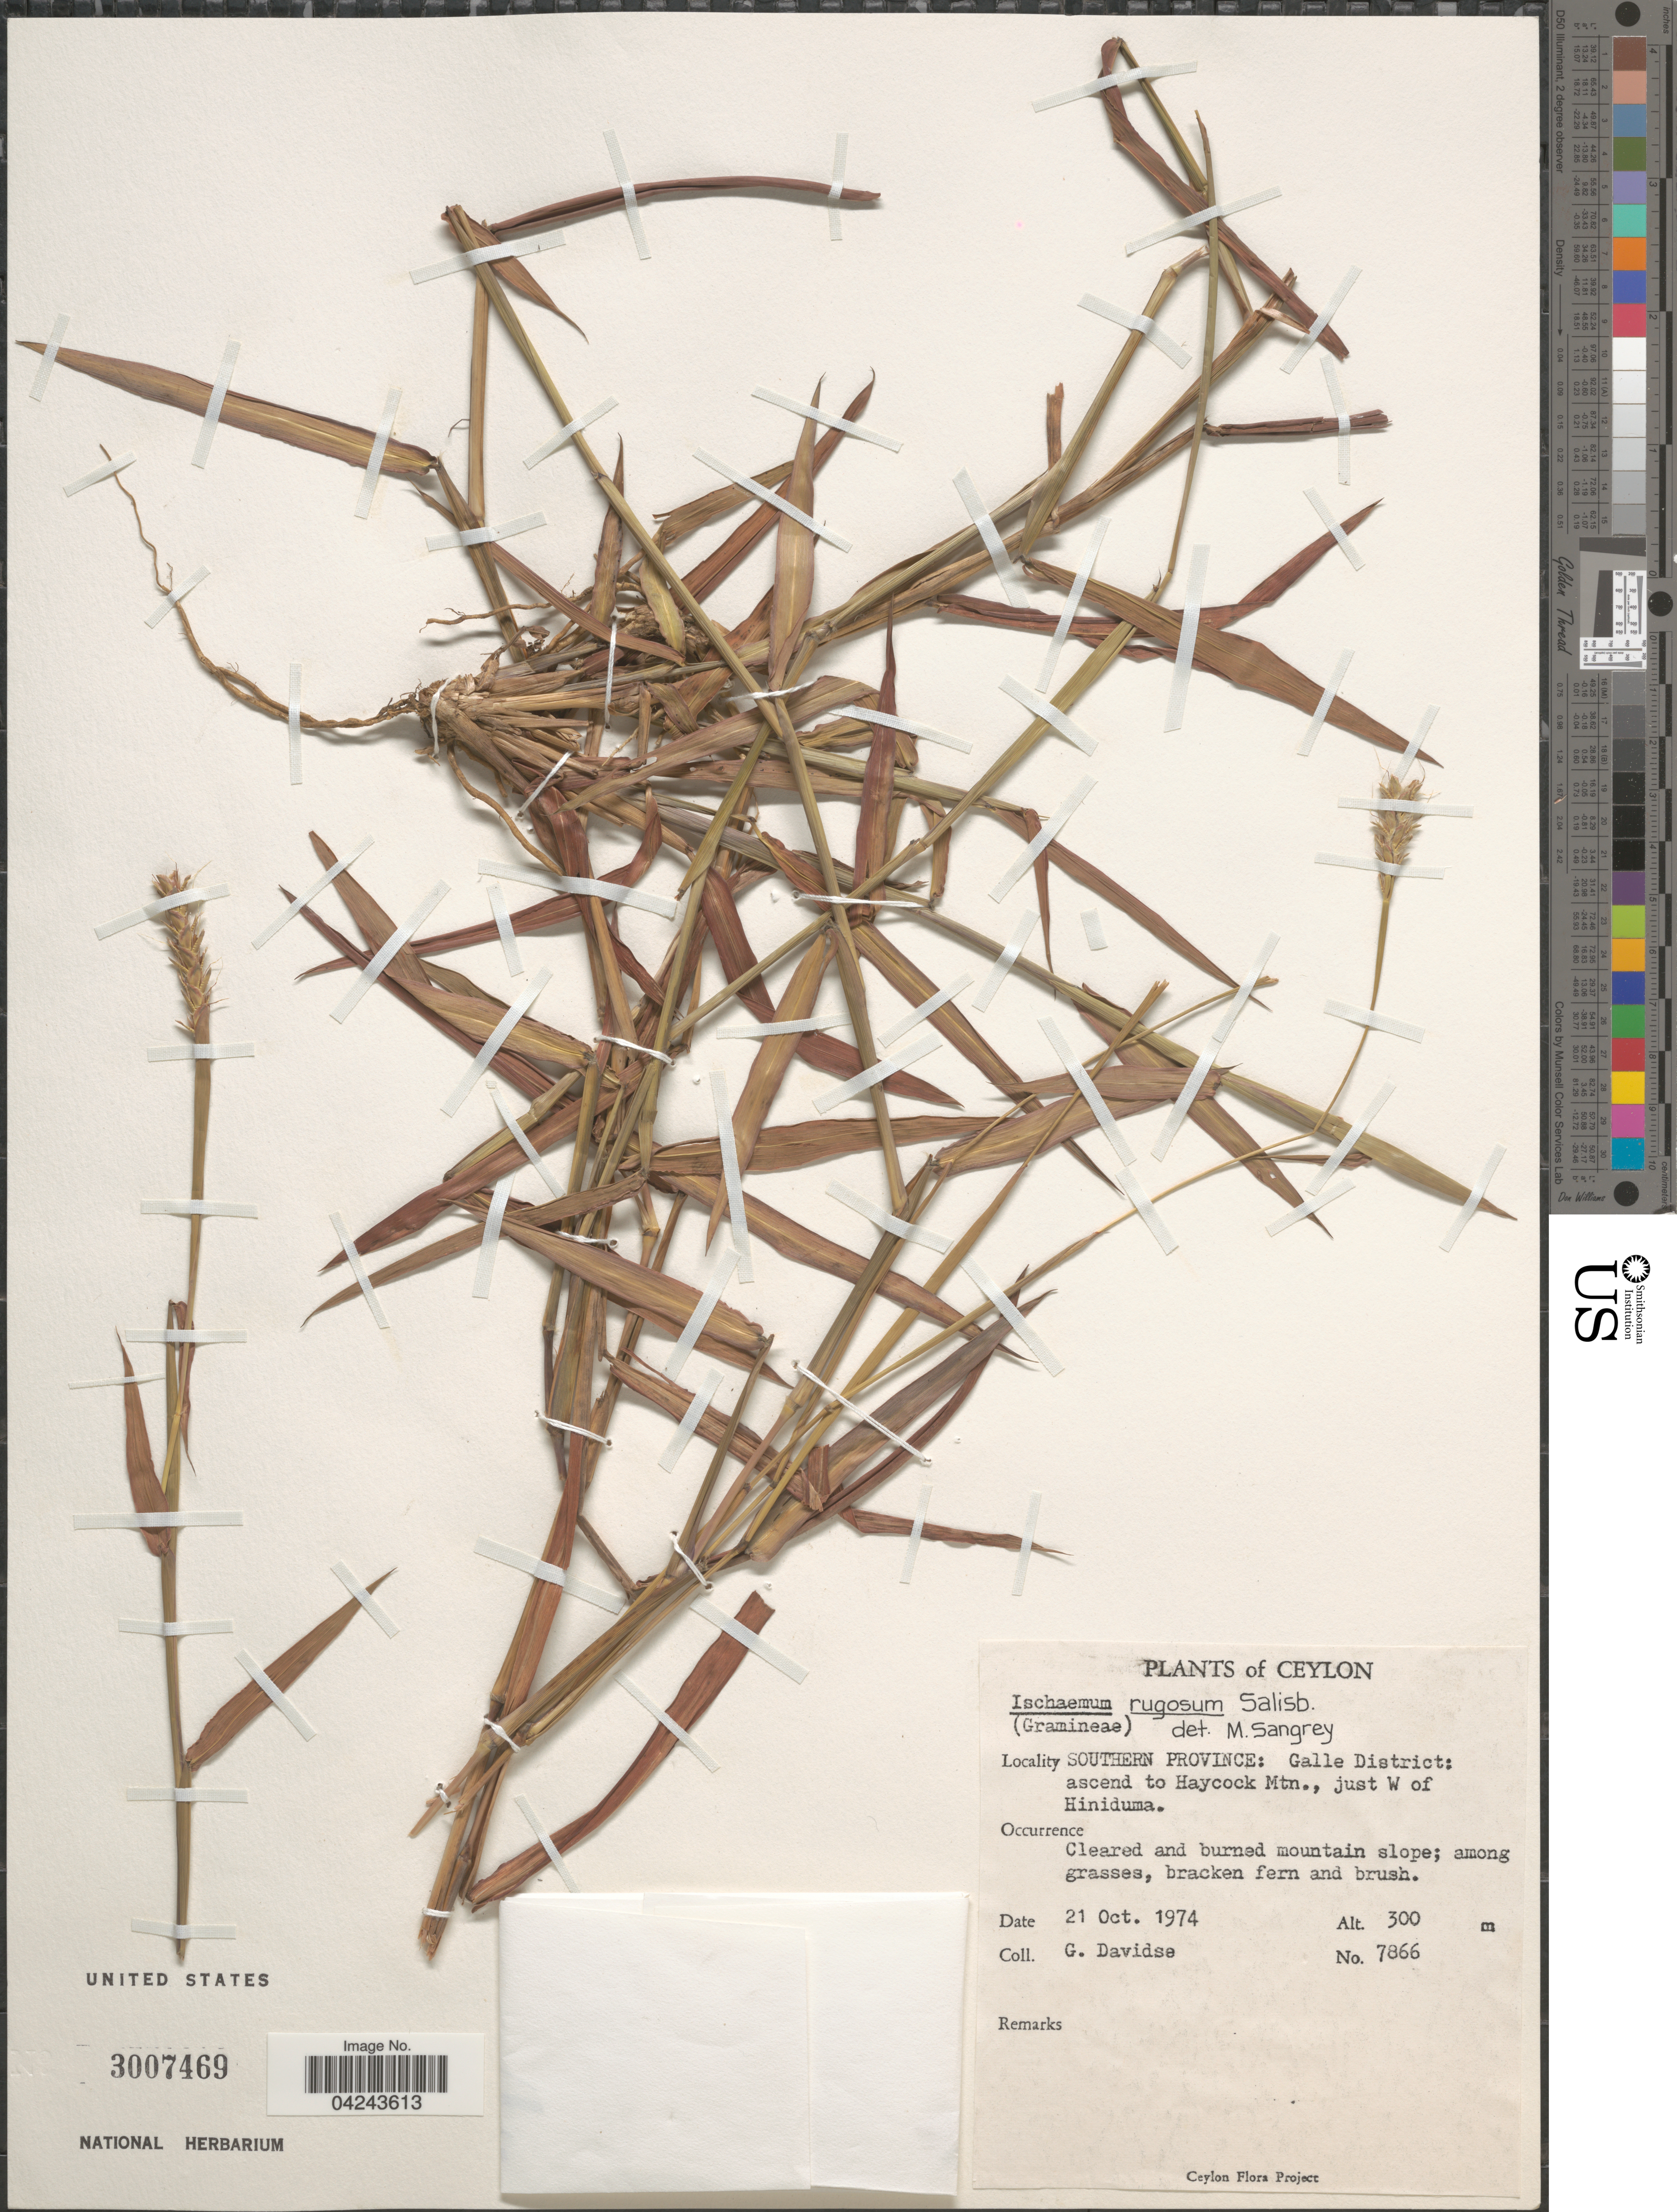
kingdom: Plantae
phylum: Tracheophyta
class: Liliopsida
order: Poales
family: Poaceae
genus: Ischaemum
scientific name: Ischaemum rugosum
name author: Salisb.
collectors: G. Davidse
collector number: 7866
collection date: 1974-10-21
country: Sri Lanka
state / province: Southern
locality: Ceylon. Galle District: ascend to Haycock Mtn., just W of Hiniduma.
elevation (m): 300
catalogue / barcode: US 3007469